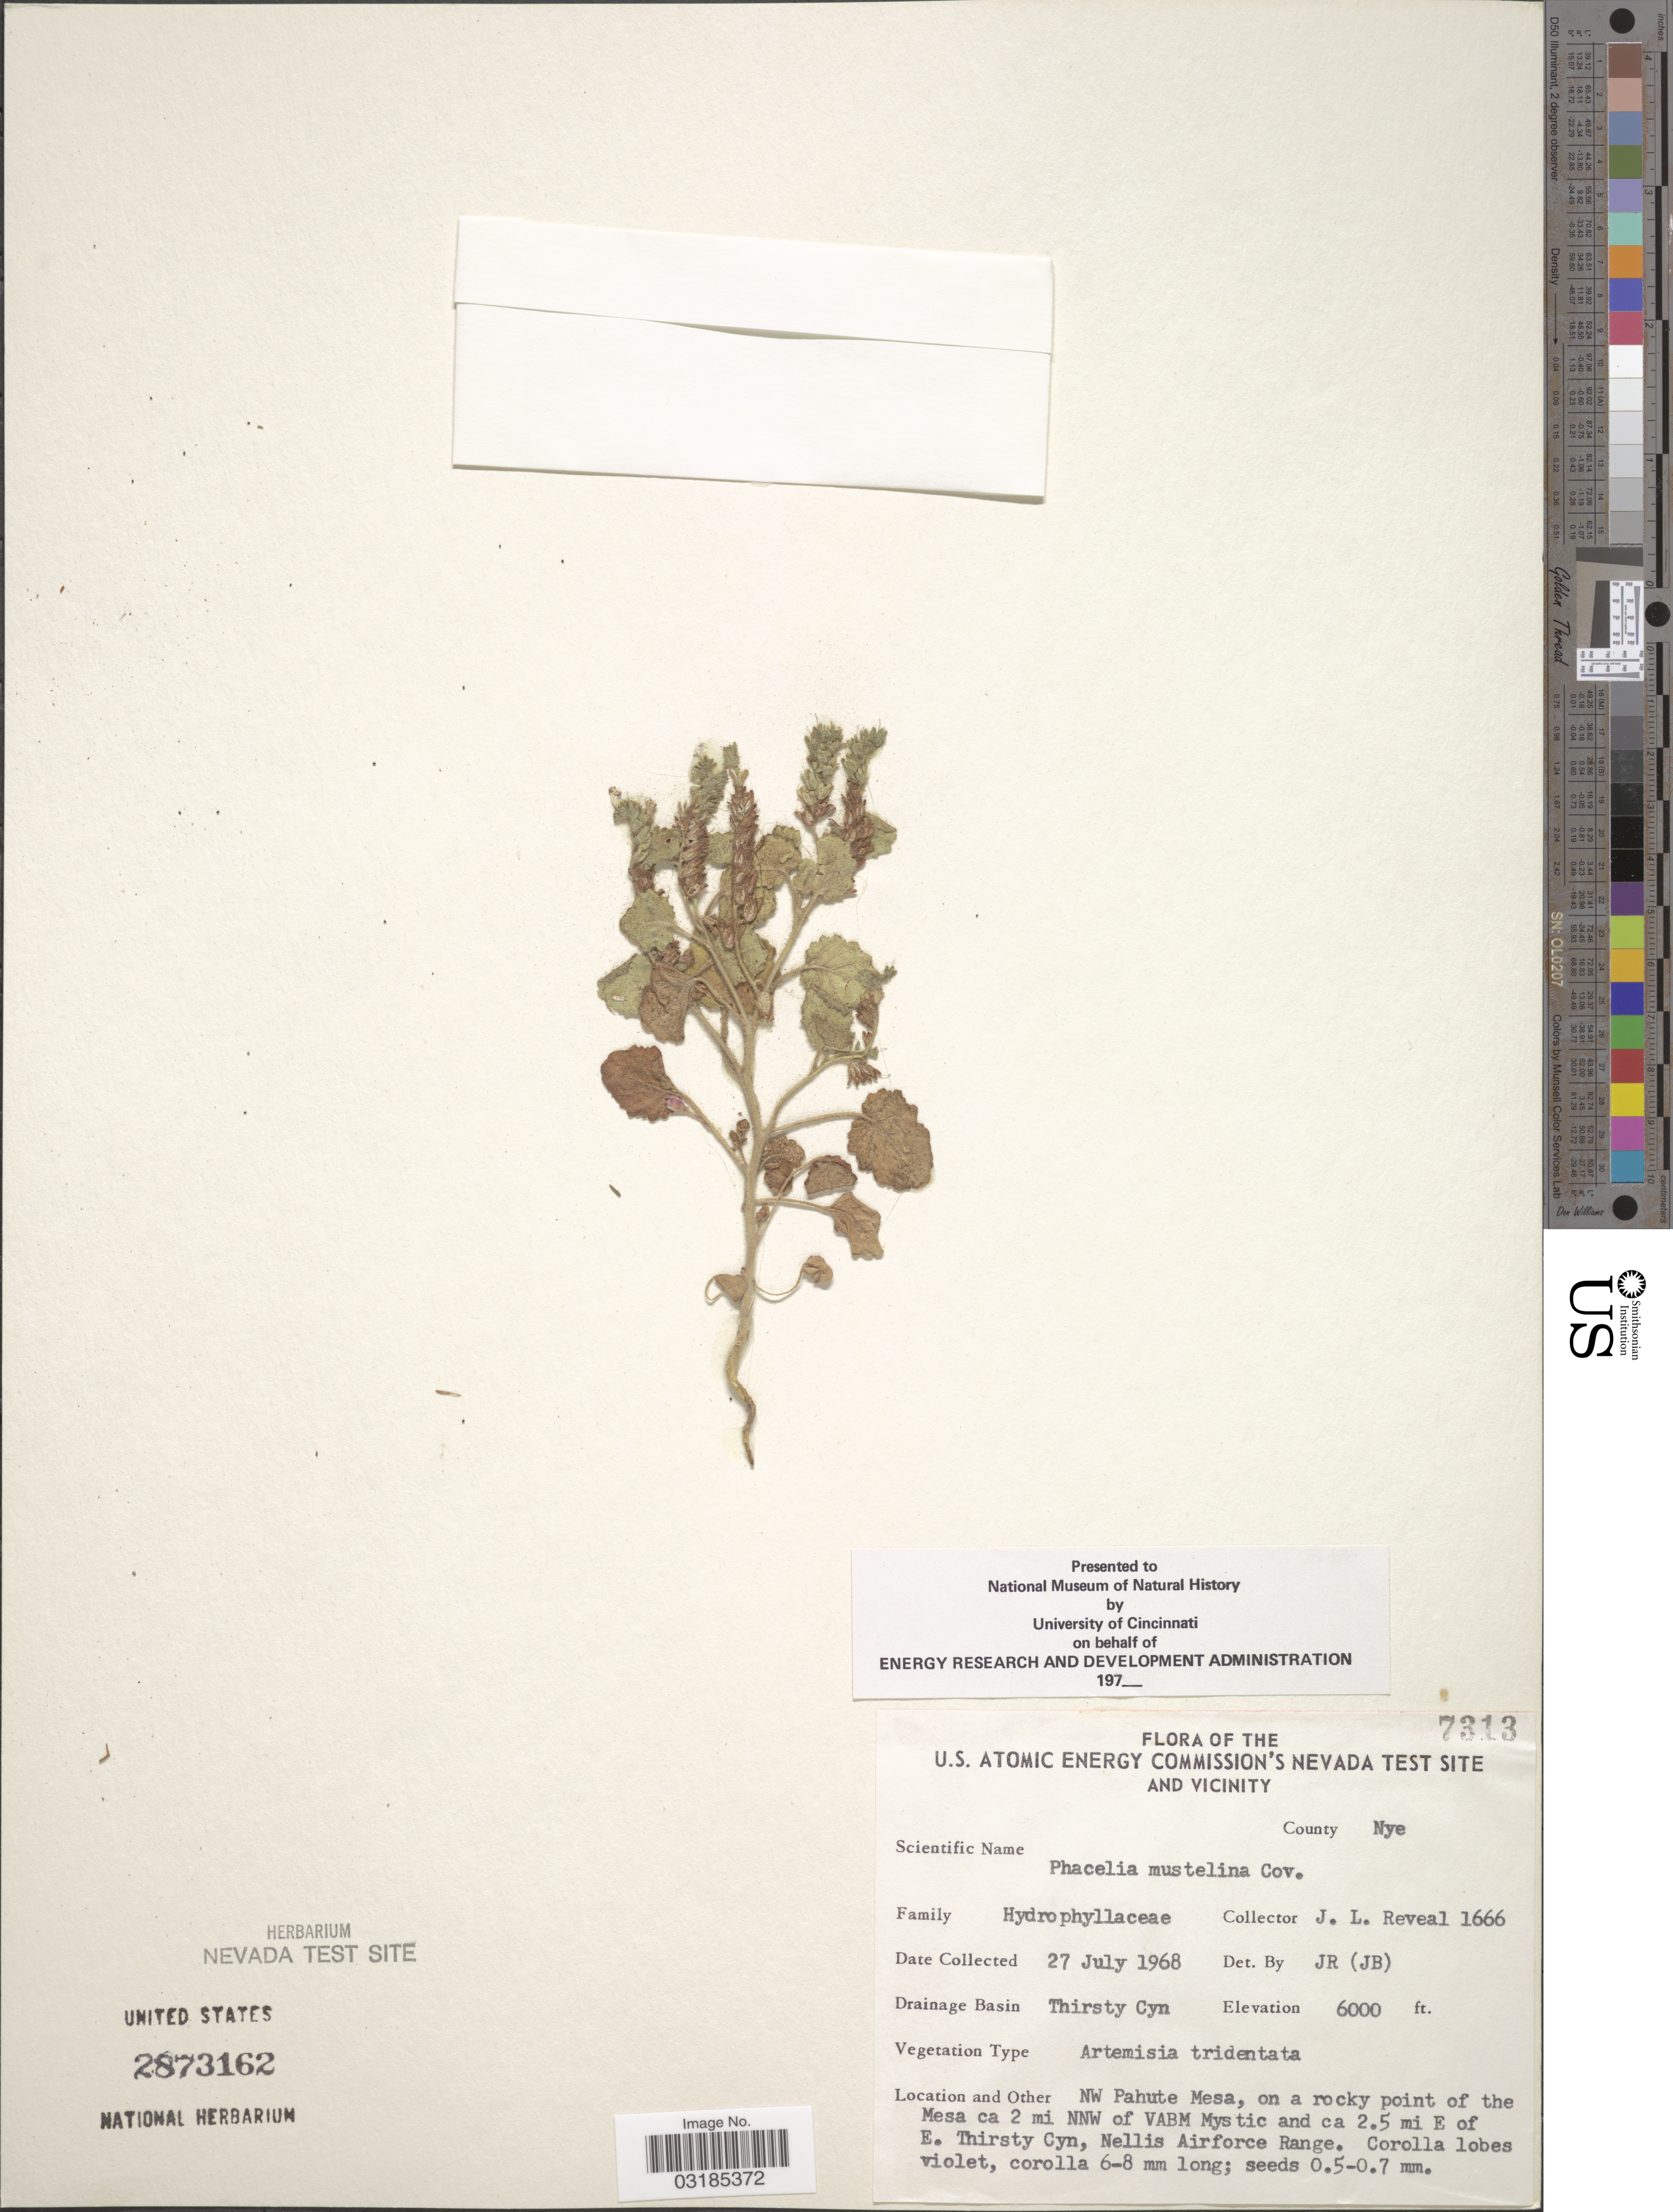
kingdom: Plantae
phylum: Tracheophyta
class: Magnoliopsida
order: Boraginales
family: Hydrophyllaceae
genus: Phacelia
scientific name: Phacelia mustelina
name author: Coville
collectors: J. L. Reveal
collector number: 1666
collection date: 1968-07-27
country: United States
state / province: Nevada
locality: U.S. Atomic Energy Commission's Nevada Test Site and Vicinity. County Nye. Drainage Basin Thirsty Cyn. NW Pahute Mesa, on a rocky point of the Mesa ca 2 mi NNM of VABM Mystic and ca. 2.5 mi E of E. Thirsty, Nellis Airforce Range.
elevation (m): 1829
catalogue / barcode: US 2873162